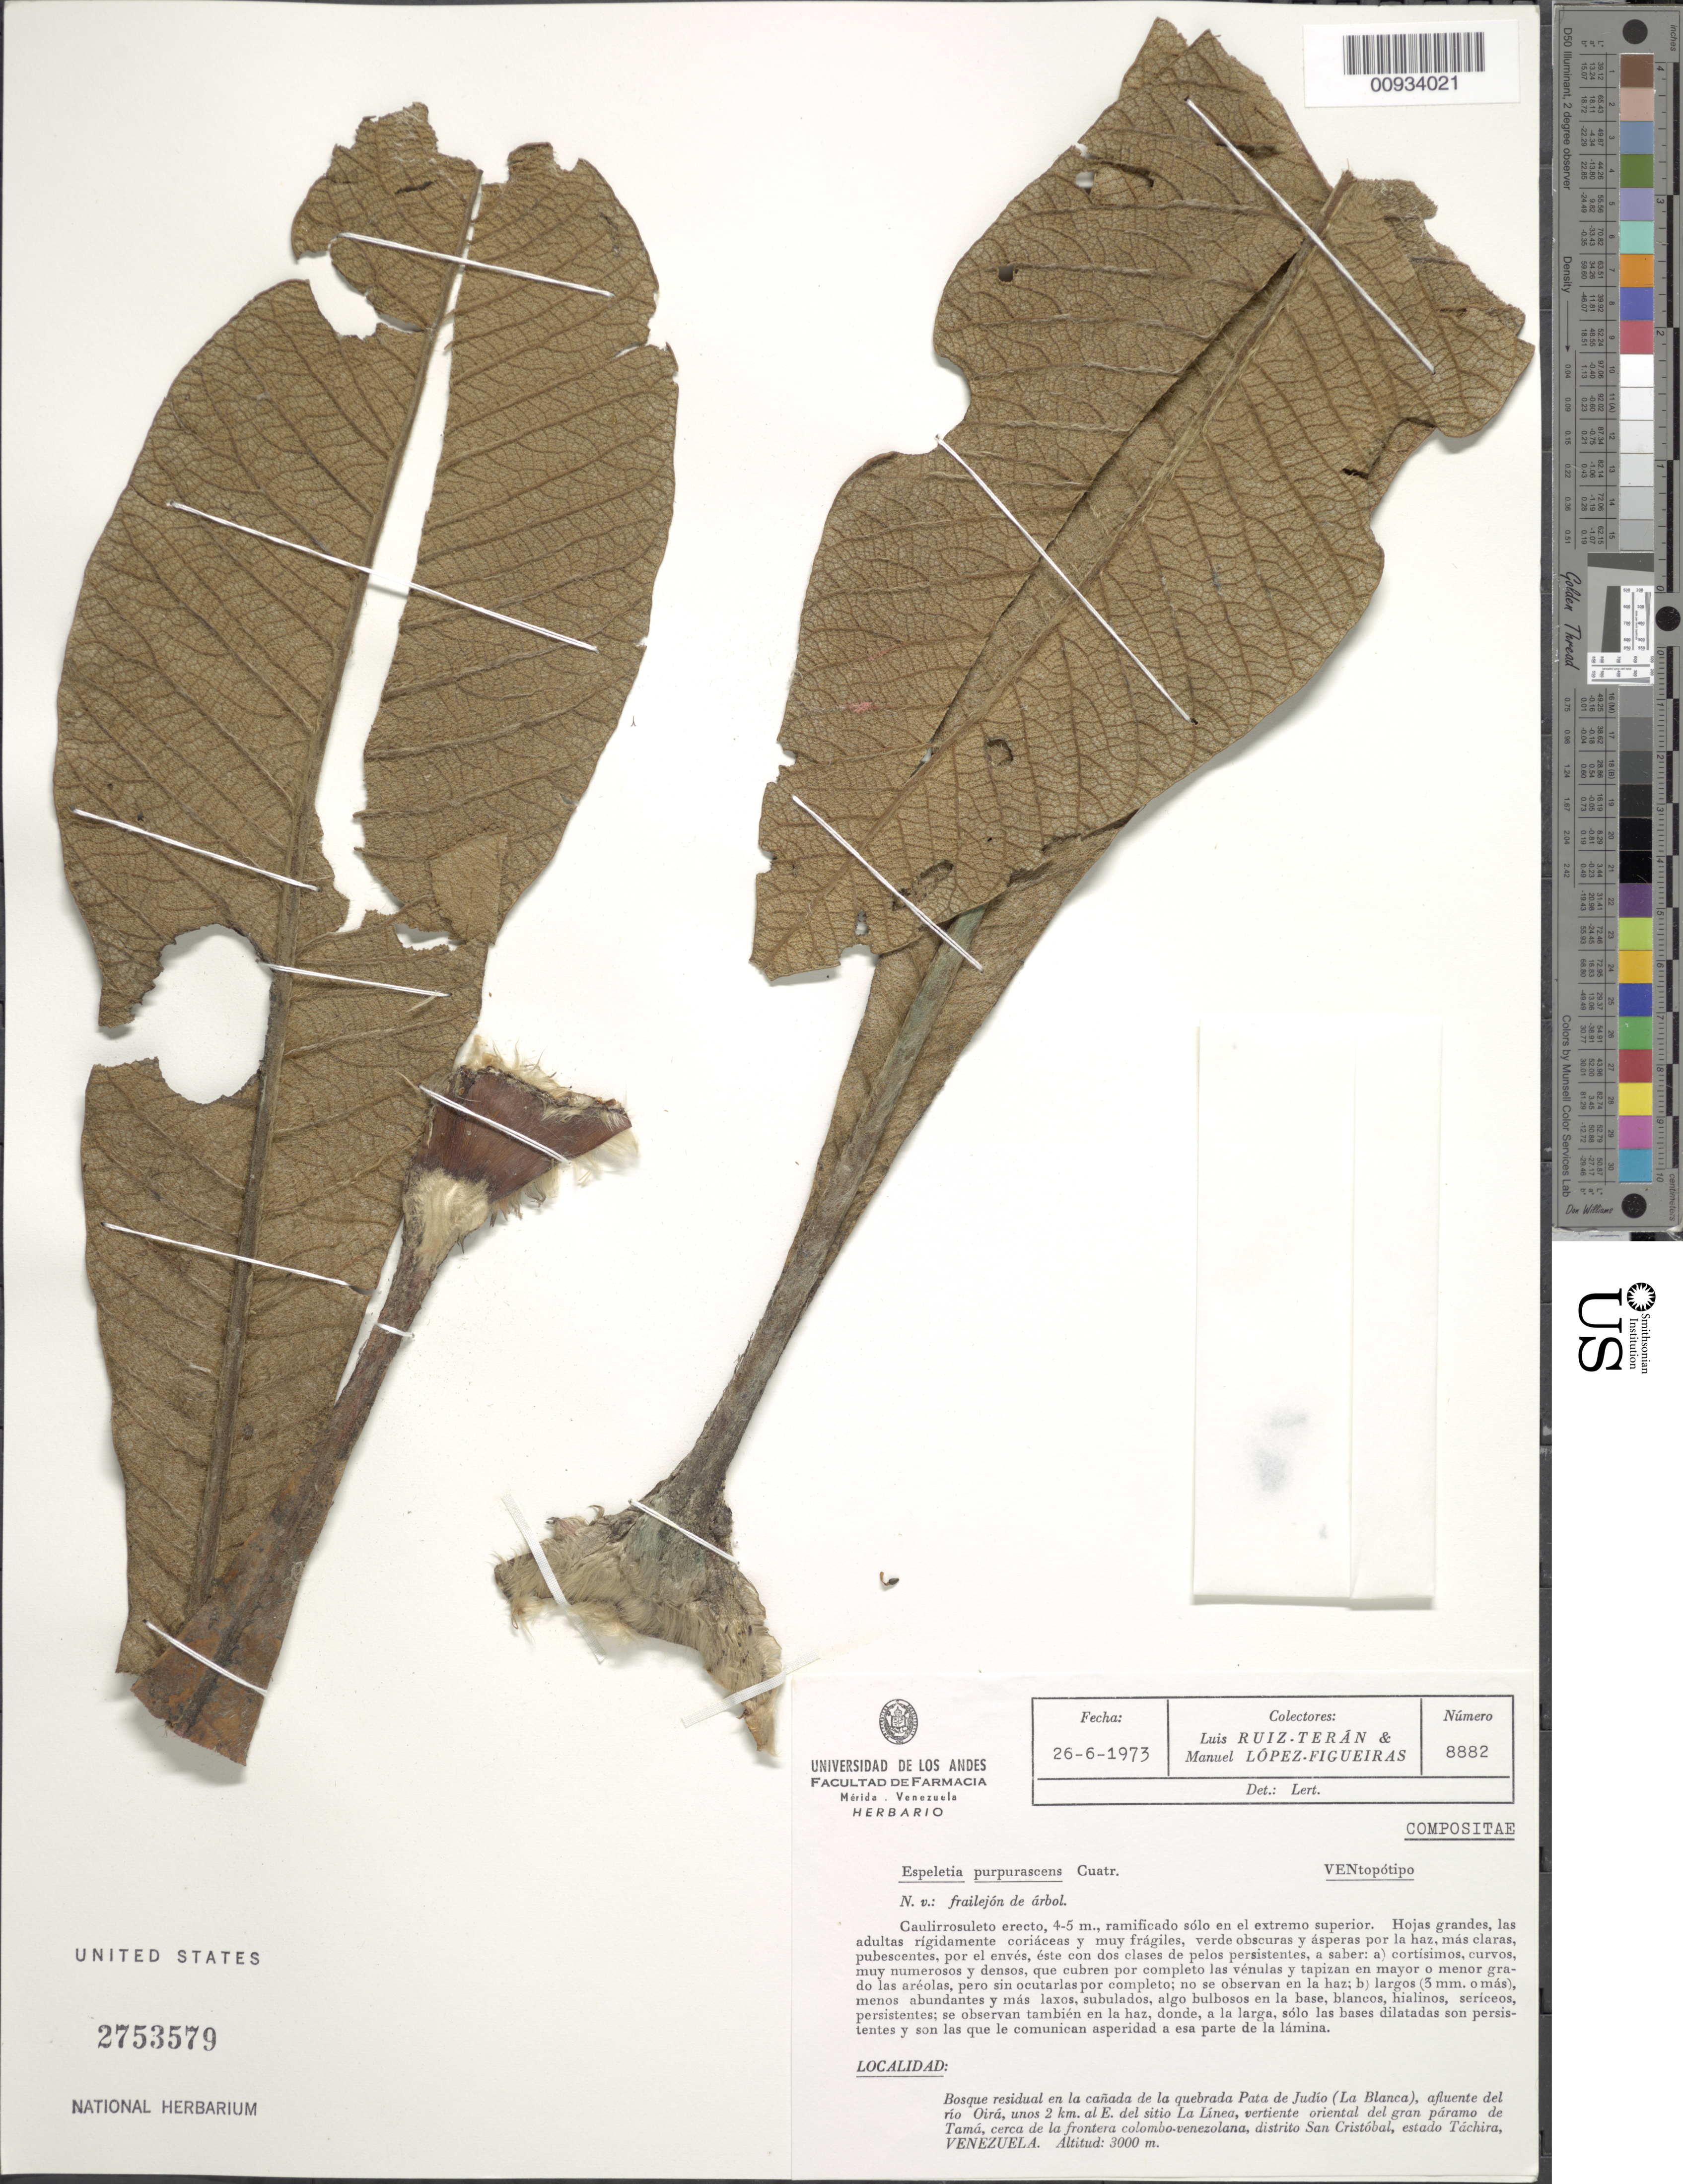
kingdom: Plantae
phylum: Tracheophyta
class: Magnoliopsida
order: Asterales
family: Asteraceae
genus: Espeletiopsis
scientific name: Espeletiopsis purpurascens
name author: (Cuatrec.) Cuatrec.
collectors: L. Teran & M. López Figueiras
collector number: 8882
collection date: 1973-06-26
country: Venezuela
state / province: Tachira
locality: Bosque residual en la canada de la quebrada Pata de Judio (La Blanca), afluente del rio Oira, unos 2 km al E del sitio La Linea, vertiente oriental del gran paramo de Tama, cerca de la frontera colombo-venezolana, Distrito San Cristobal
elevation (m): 3000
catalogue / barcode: US 2753579